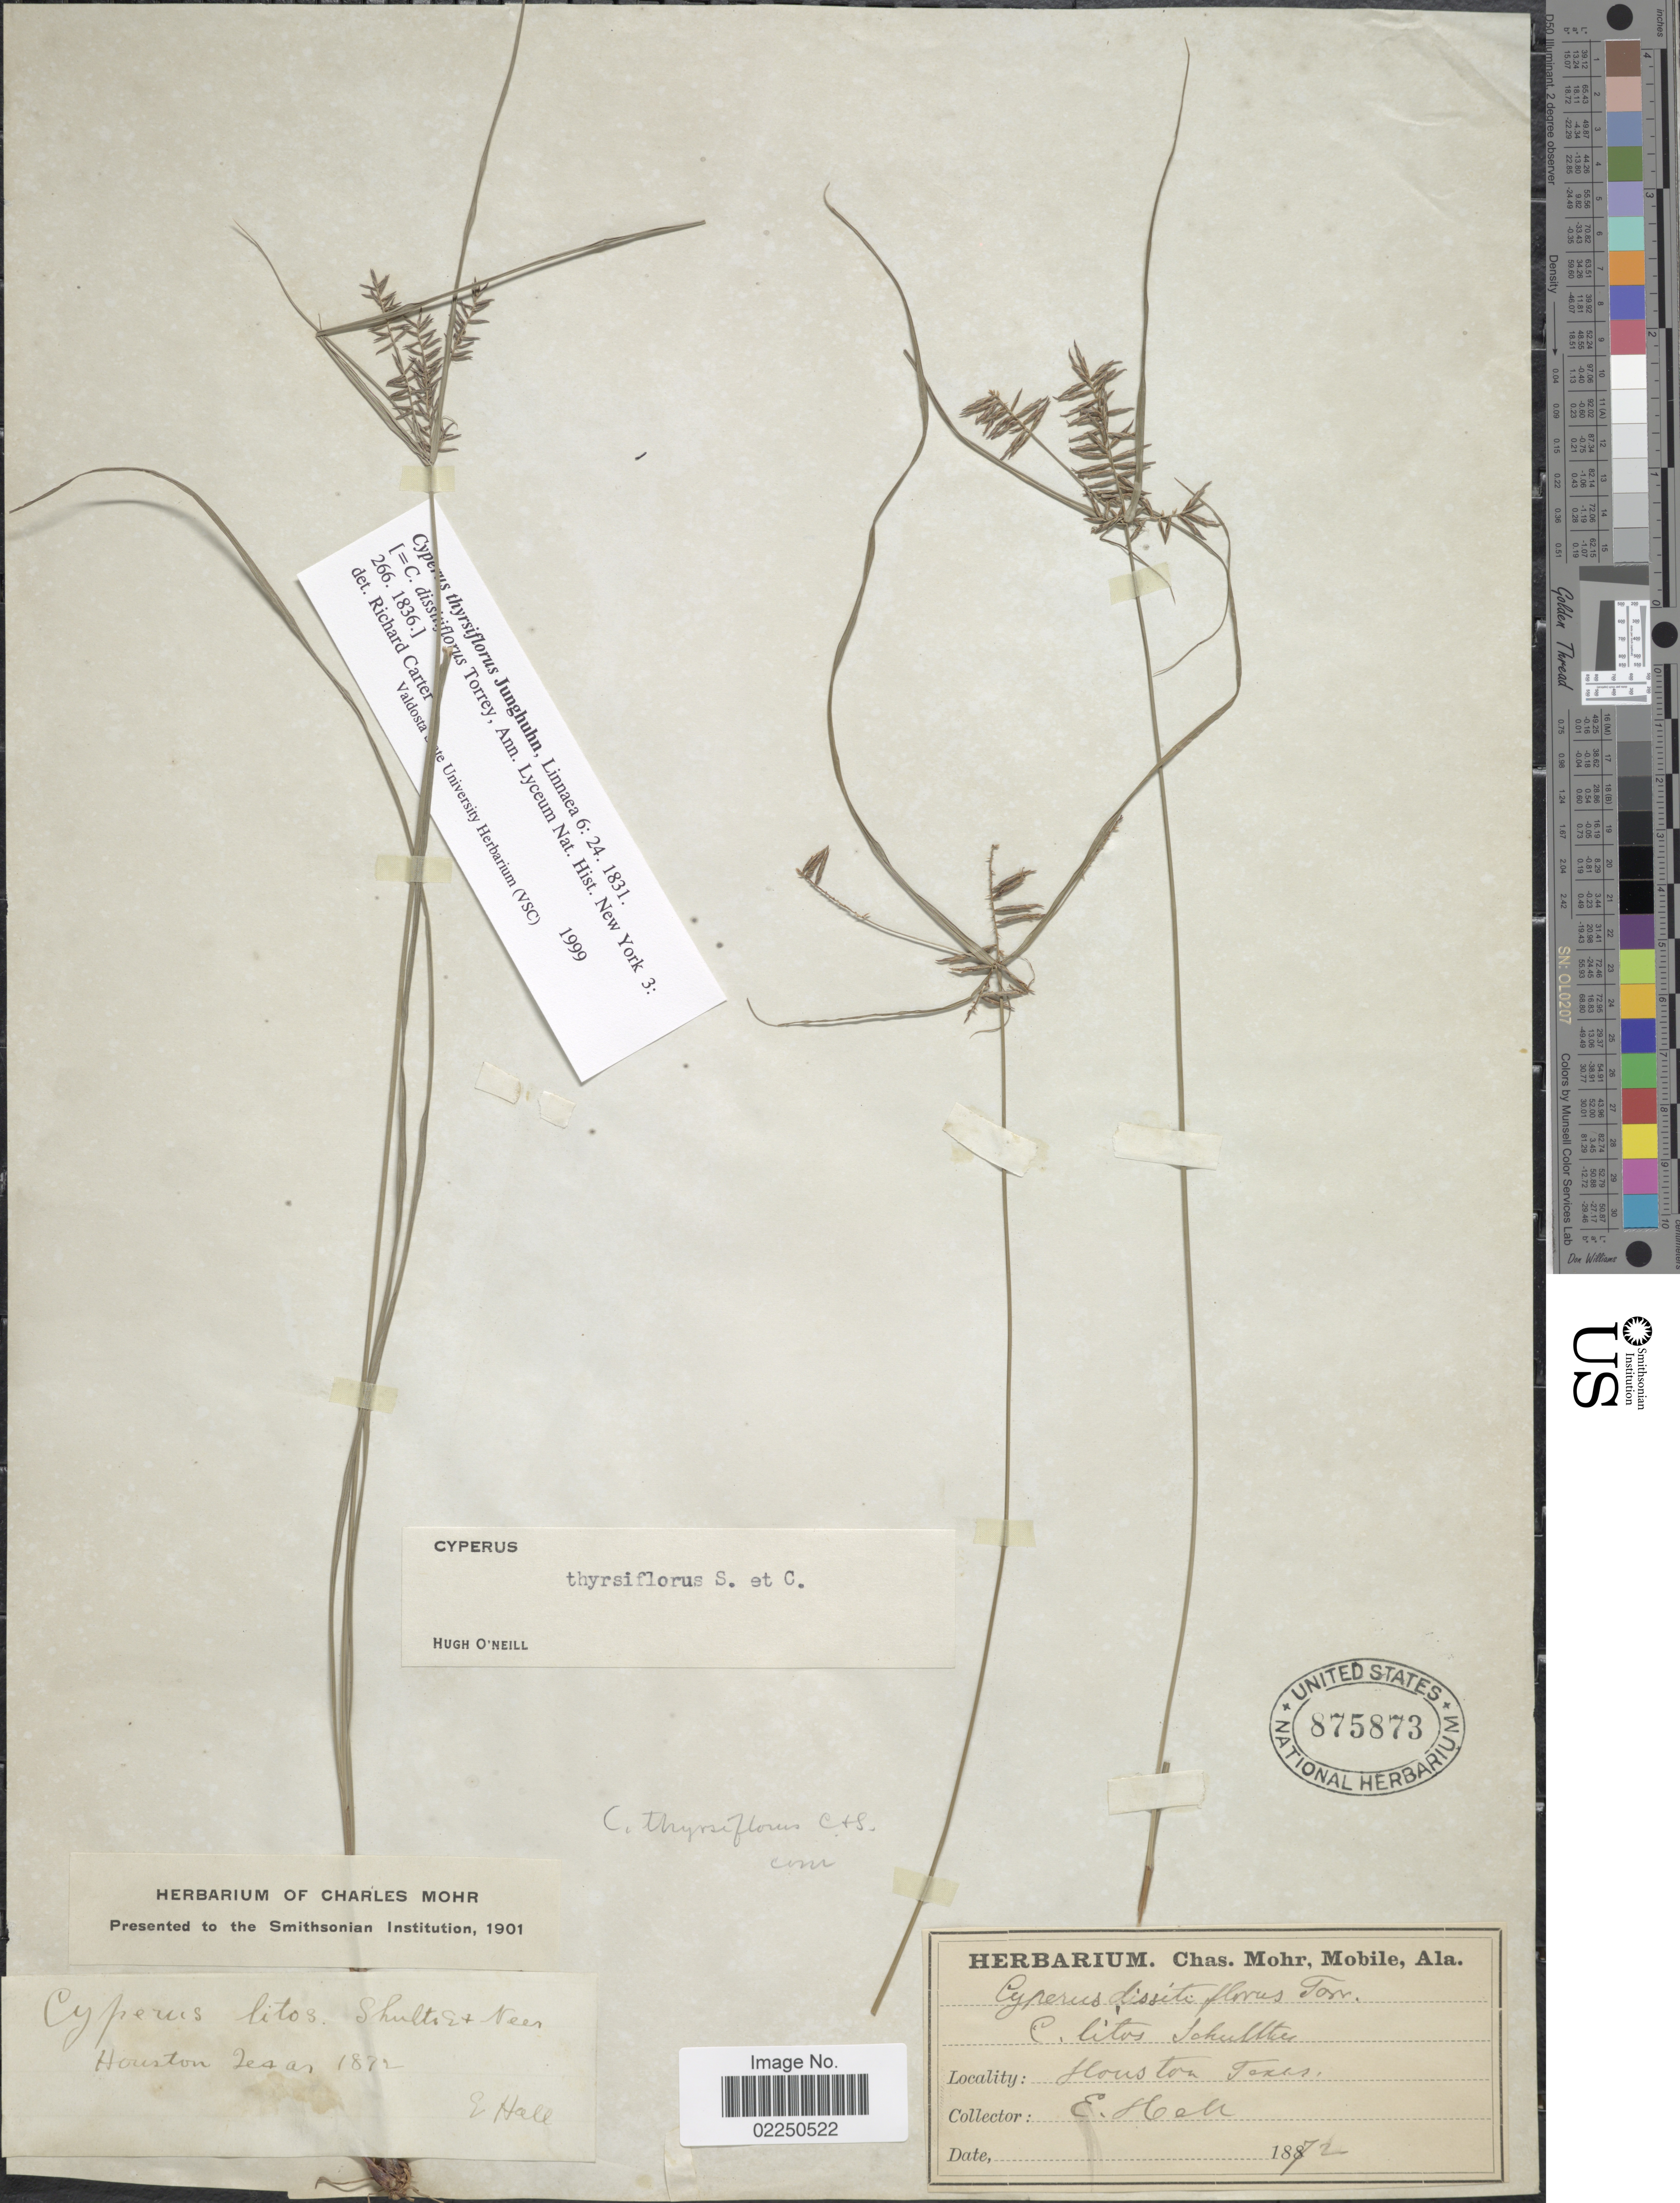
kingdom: Plantae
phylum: Tracheophyta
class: Liliopsida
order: Poales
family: Cyperaceae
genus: Cyperus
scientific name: Cyperus thyrsiflorus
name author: Jungh.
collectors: E. Hall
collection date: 1872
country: United States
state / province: Texas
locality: Houston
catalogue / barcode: US 875873